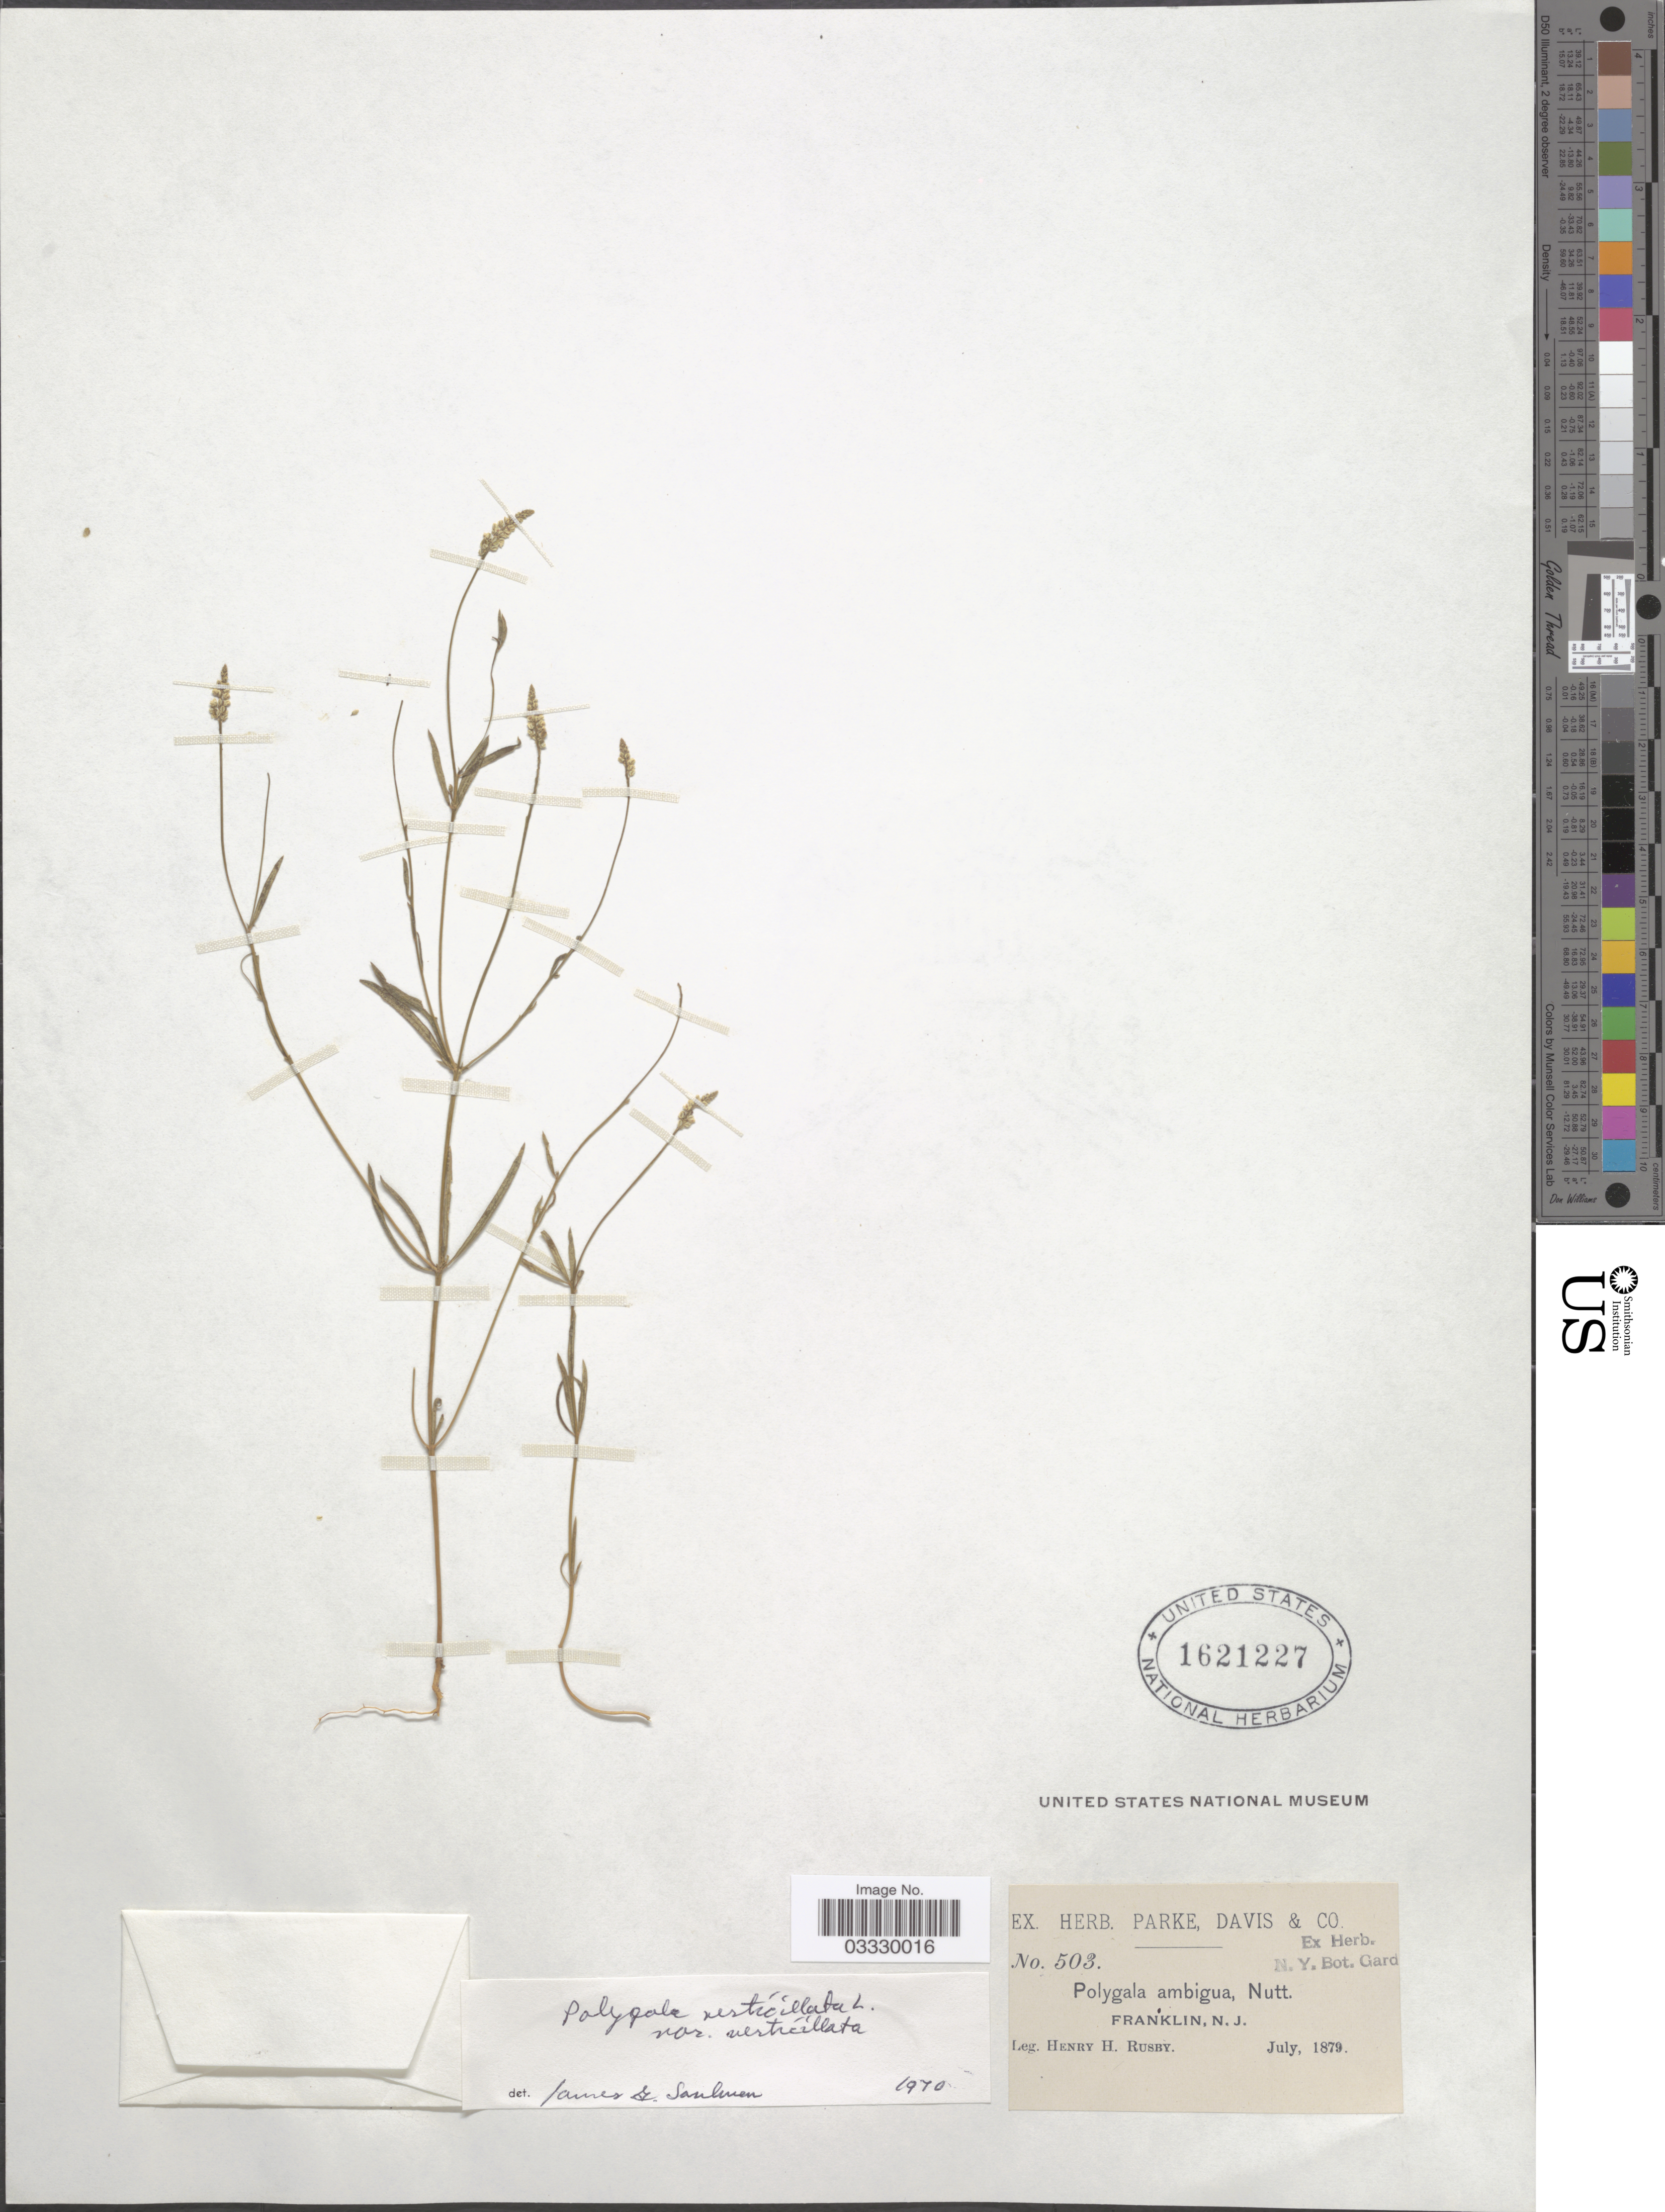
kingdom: Plantae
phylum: Tracheophyta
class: Magnoliopsida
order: Fabales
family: Polygalaceae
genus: Polygala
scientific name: Polygala ambigua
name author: Nutt.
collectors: H. H. Rusby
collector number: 503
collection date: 1879-07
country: United States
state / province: New Jersey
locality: Franklin.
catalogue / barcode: US 1621227